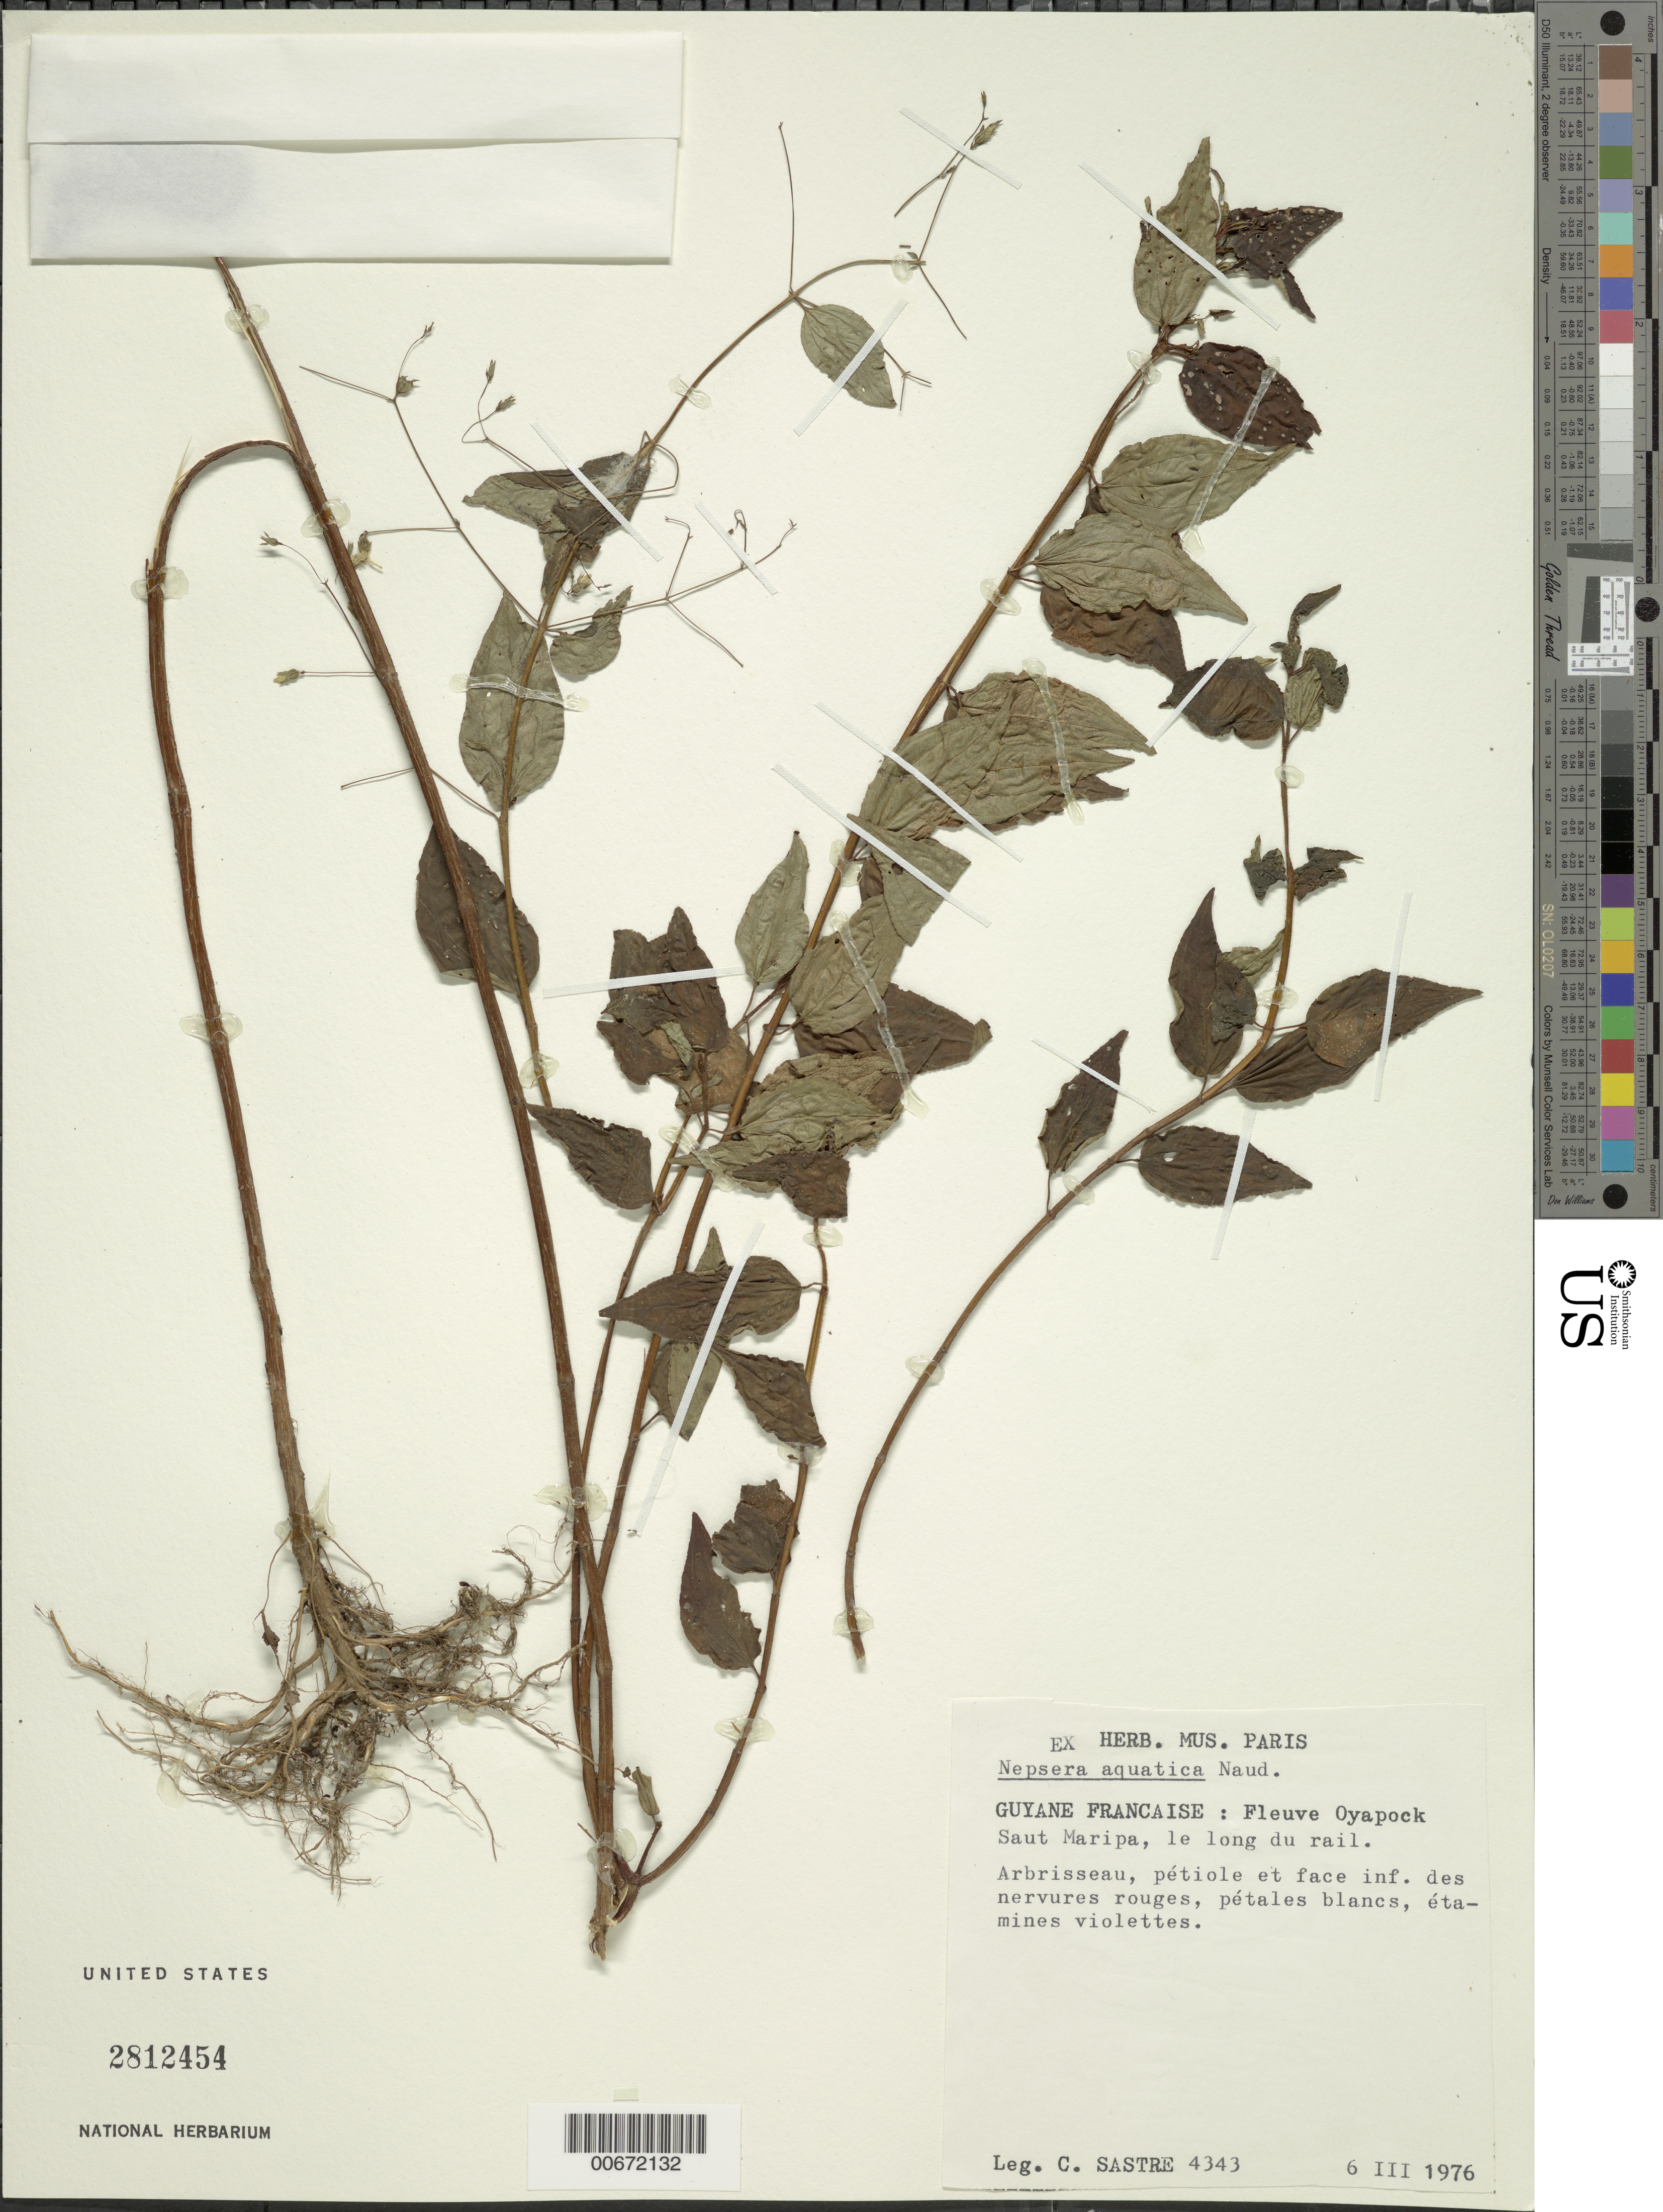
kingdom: Plantae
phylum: Tracheophyta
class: Magnoliopsida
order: Myrtales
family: Melastomataceae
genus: Nepsera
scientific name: Nepsera aquatica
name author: (Aubl.) Naudin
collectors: C. H. L. Sastre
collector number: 4343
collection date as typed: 6-Mar-76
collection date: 1976-03-06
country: French Guiana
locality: Oyapock, Saut Maripa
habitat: Le long du rail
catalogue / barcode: US 2812454